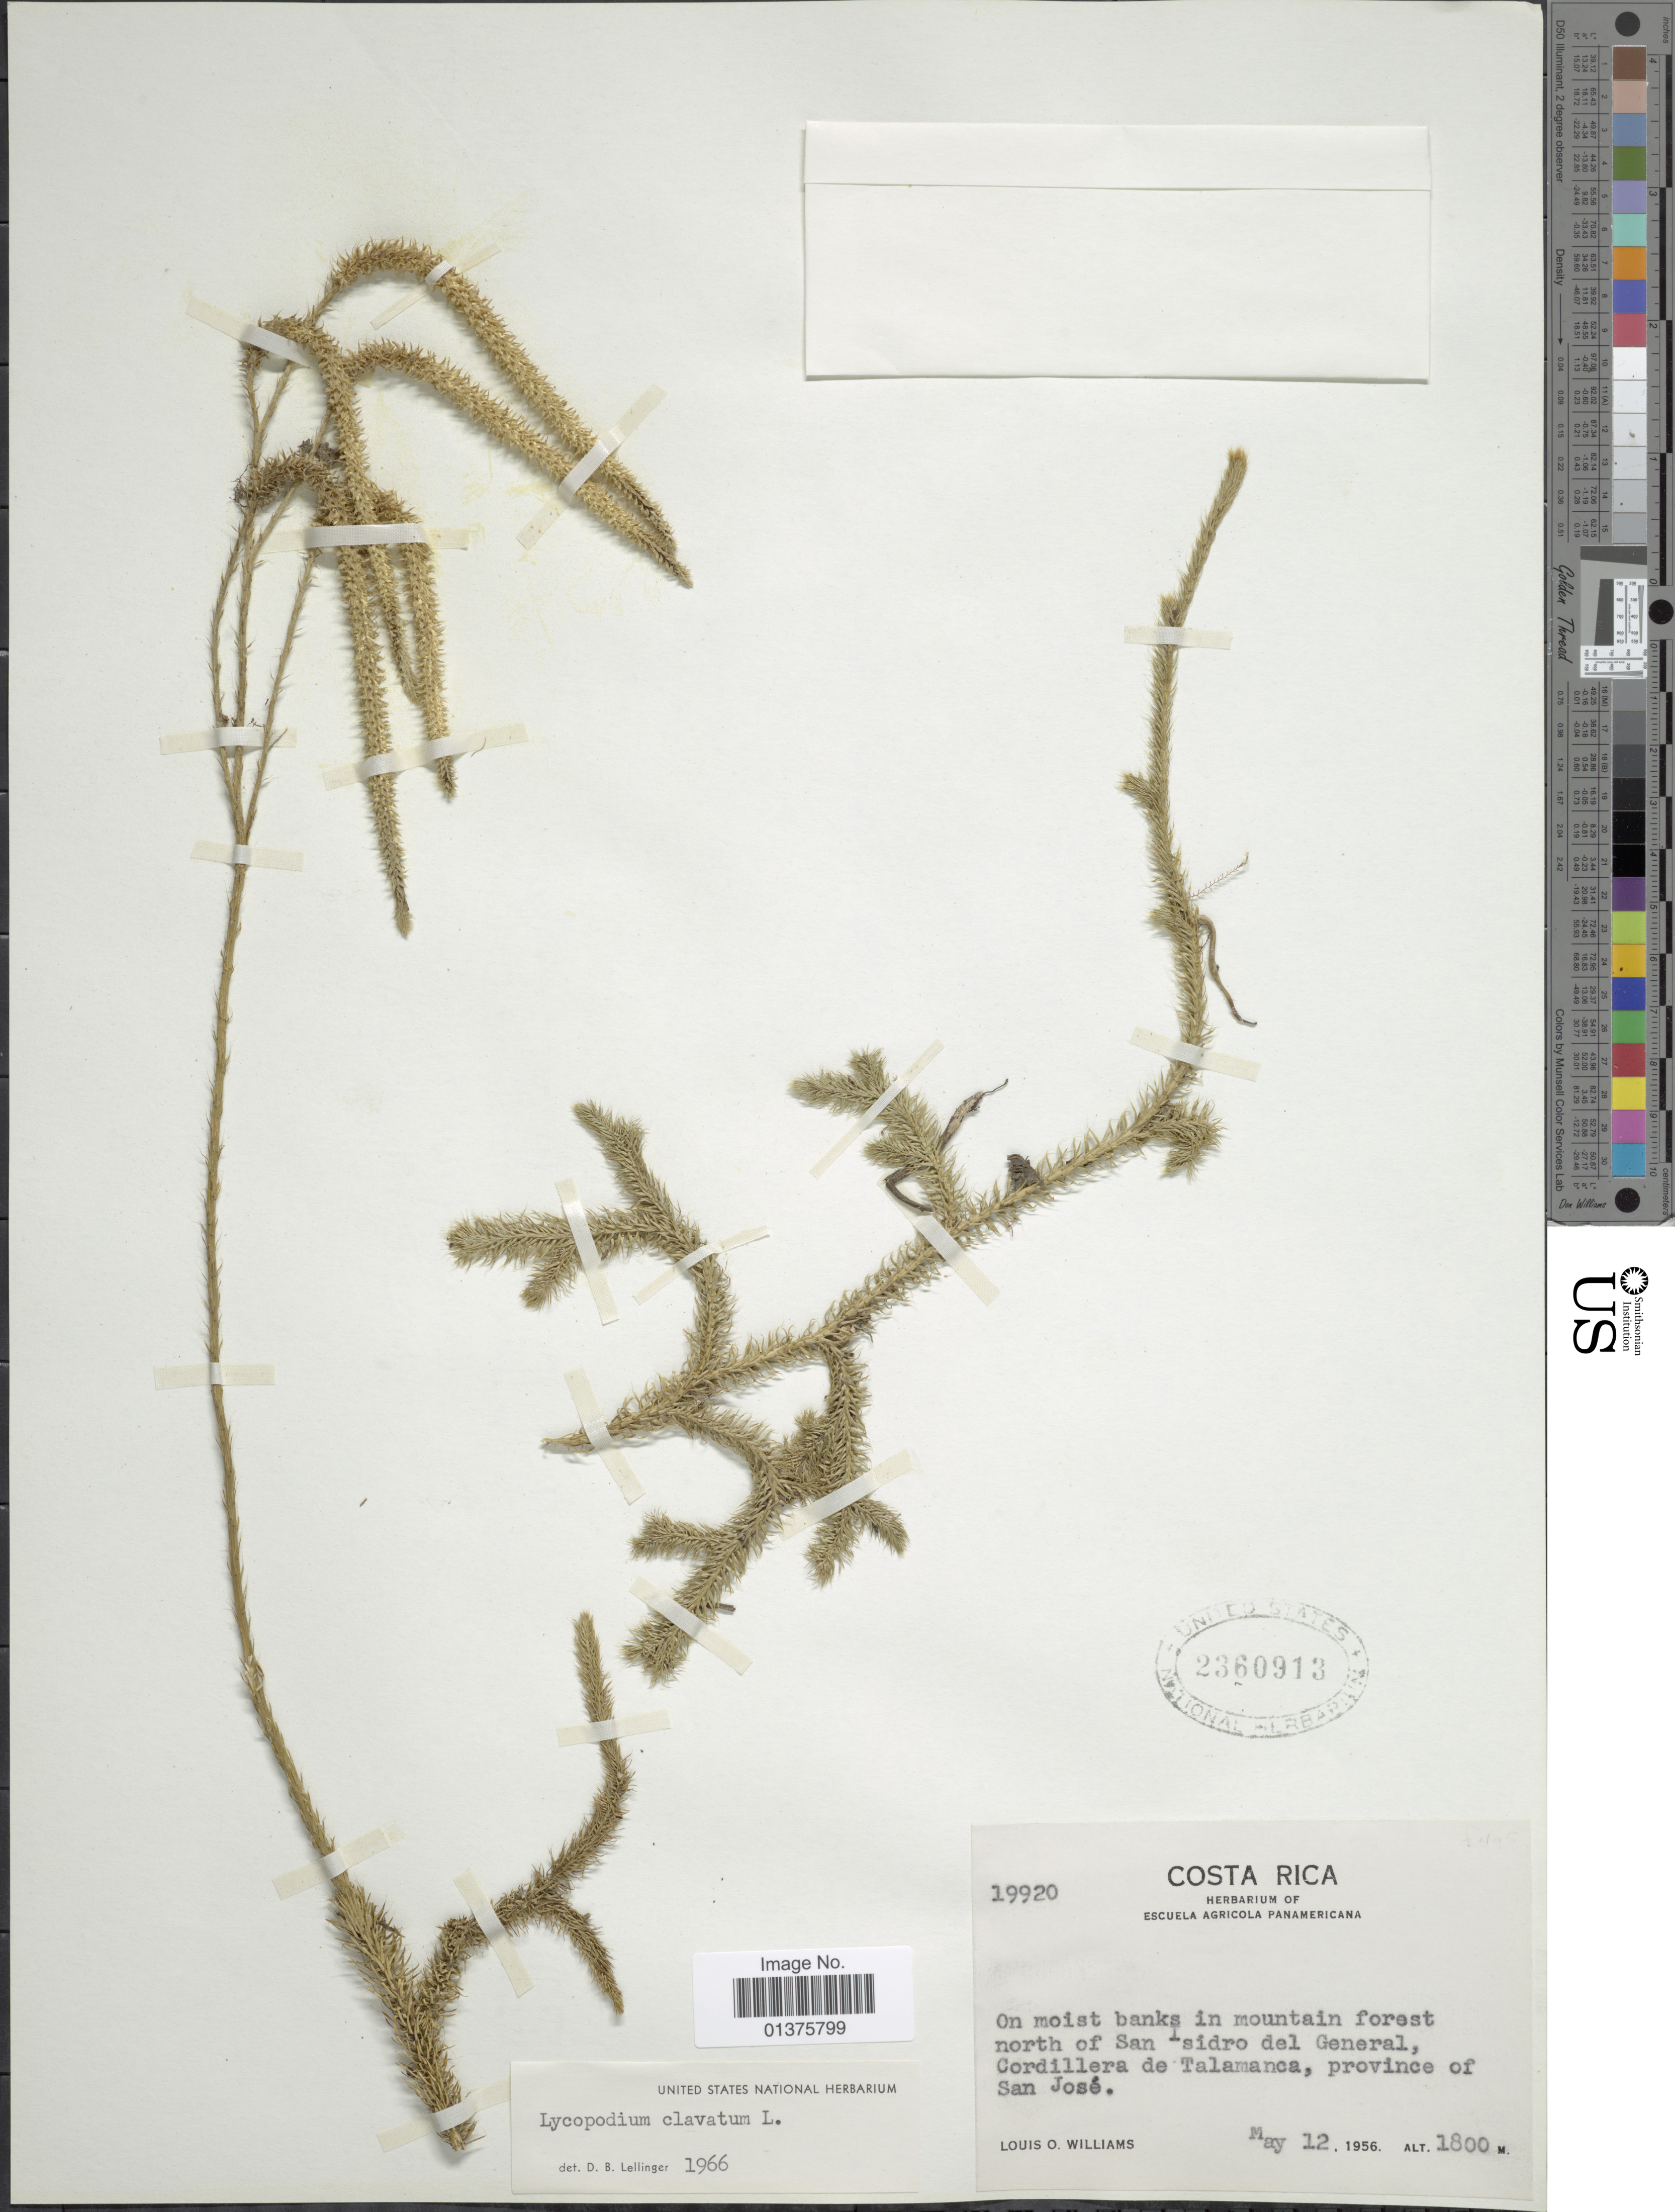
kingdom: Plantae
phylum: Tracheophyta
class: Lycopodiopsida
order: Lycopodiales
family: Lycopodiaceae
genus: Lycopodium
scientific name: Lycopodium clavatum var. aristatum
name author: (Humb. & Bonpl. ex Willd.) Spring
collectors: L. O. Williams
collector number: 19920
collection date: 1956-05-12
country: Costa Rica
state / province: San José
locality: On moist banks in mountain forest north of San Isidro del General, Cordillera de Talamanca, province of San José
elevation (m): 1800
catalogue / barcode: US 2360913